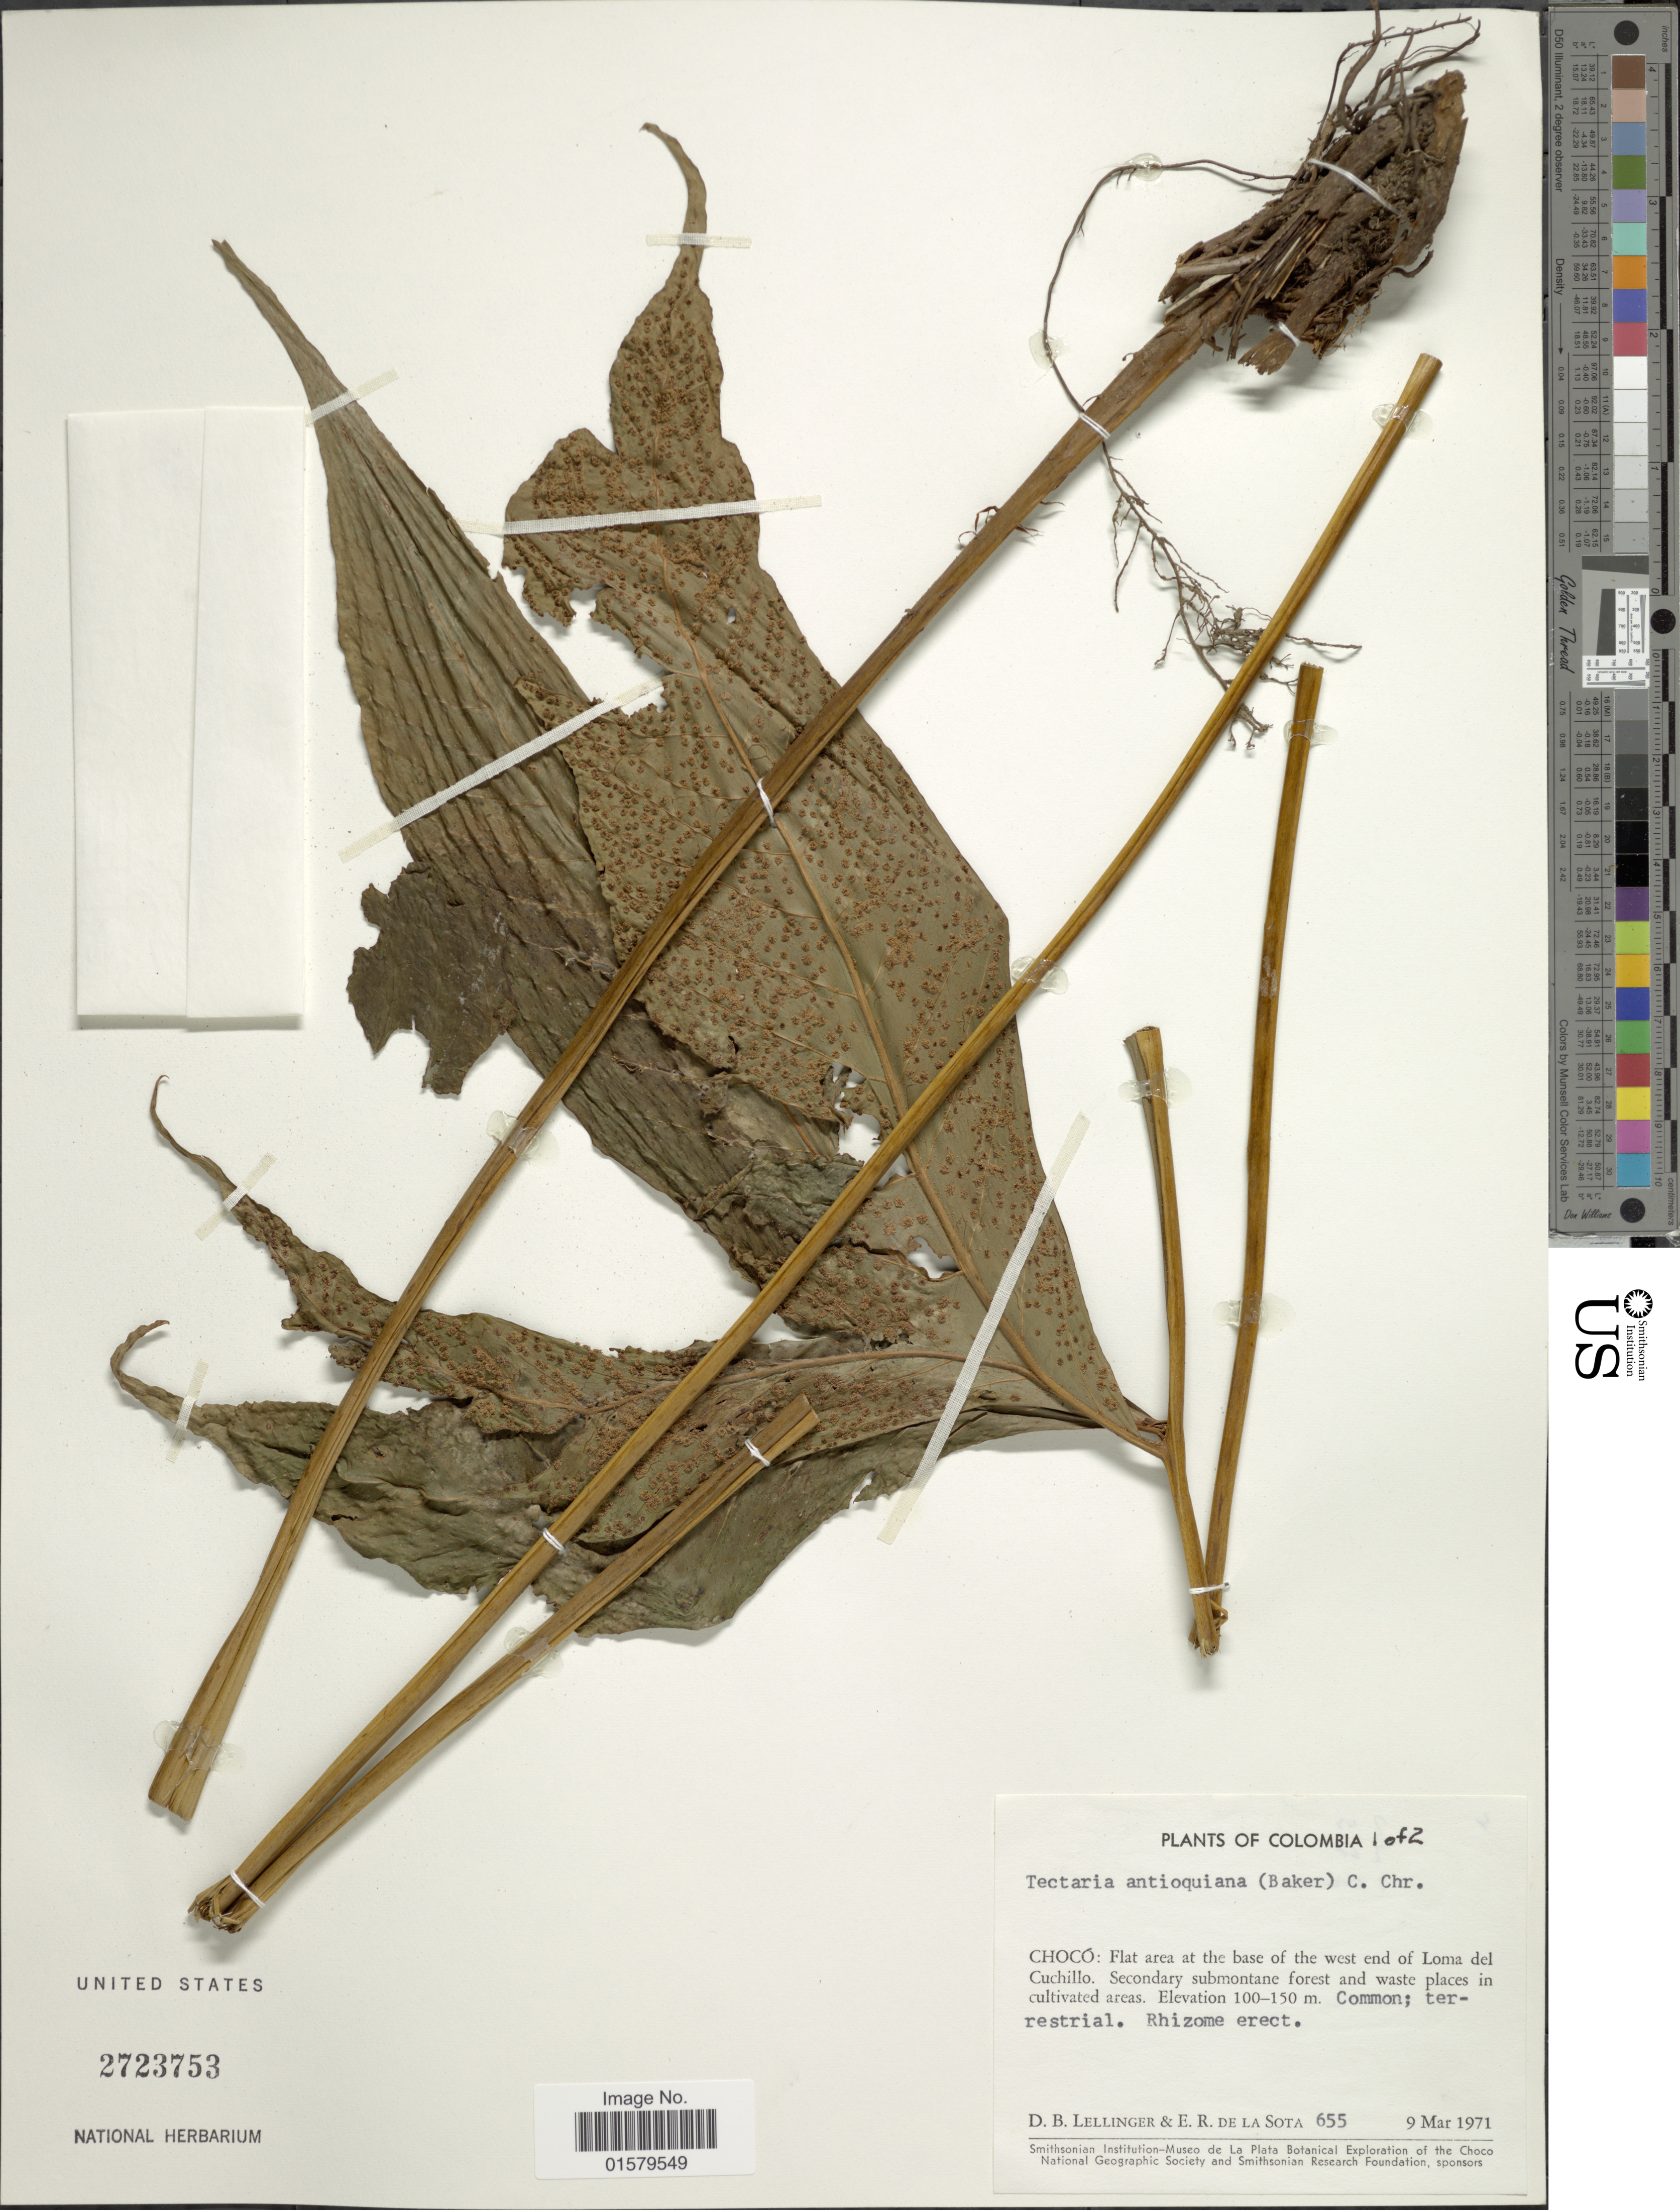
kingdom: Plantae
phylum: Tracheophyta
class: Polypodiopsida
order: Polypodiales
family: Tectariaceae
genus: Tectaria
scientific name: Tectaria antioquiana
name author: (Baker) C. Chr.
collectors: D. B. Lellinger & E. R. de la Sota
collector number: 655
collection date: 1971-03-09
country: Colombia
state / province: Chocó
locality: Flat area at the base of the west end of Loma del Cuchillo. Secondary submontane forest and waste places in cultivated areas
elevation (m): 100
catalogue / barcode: US 2723753